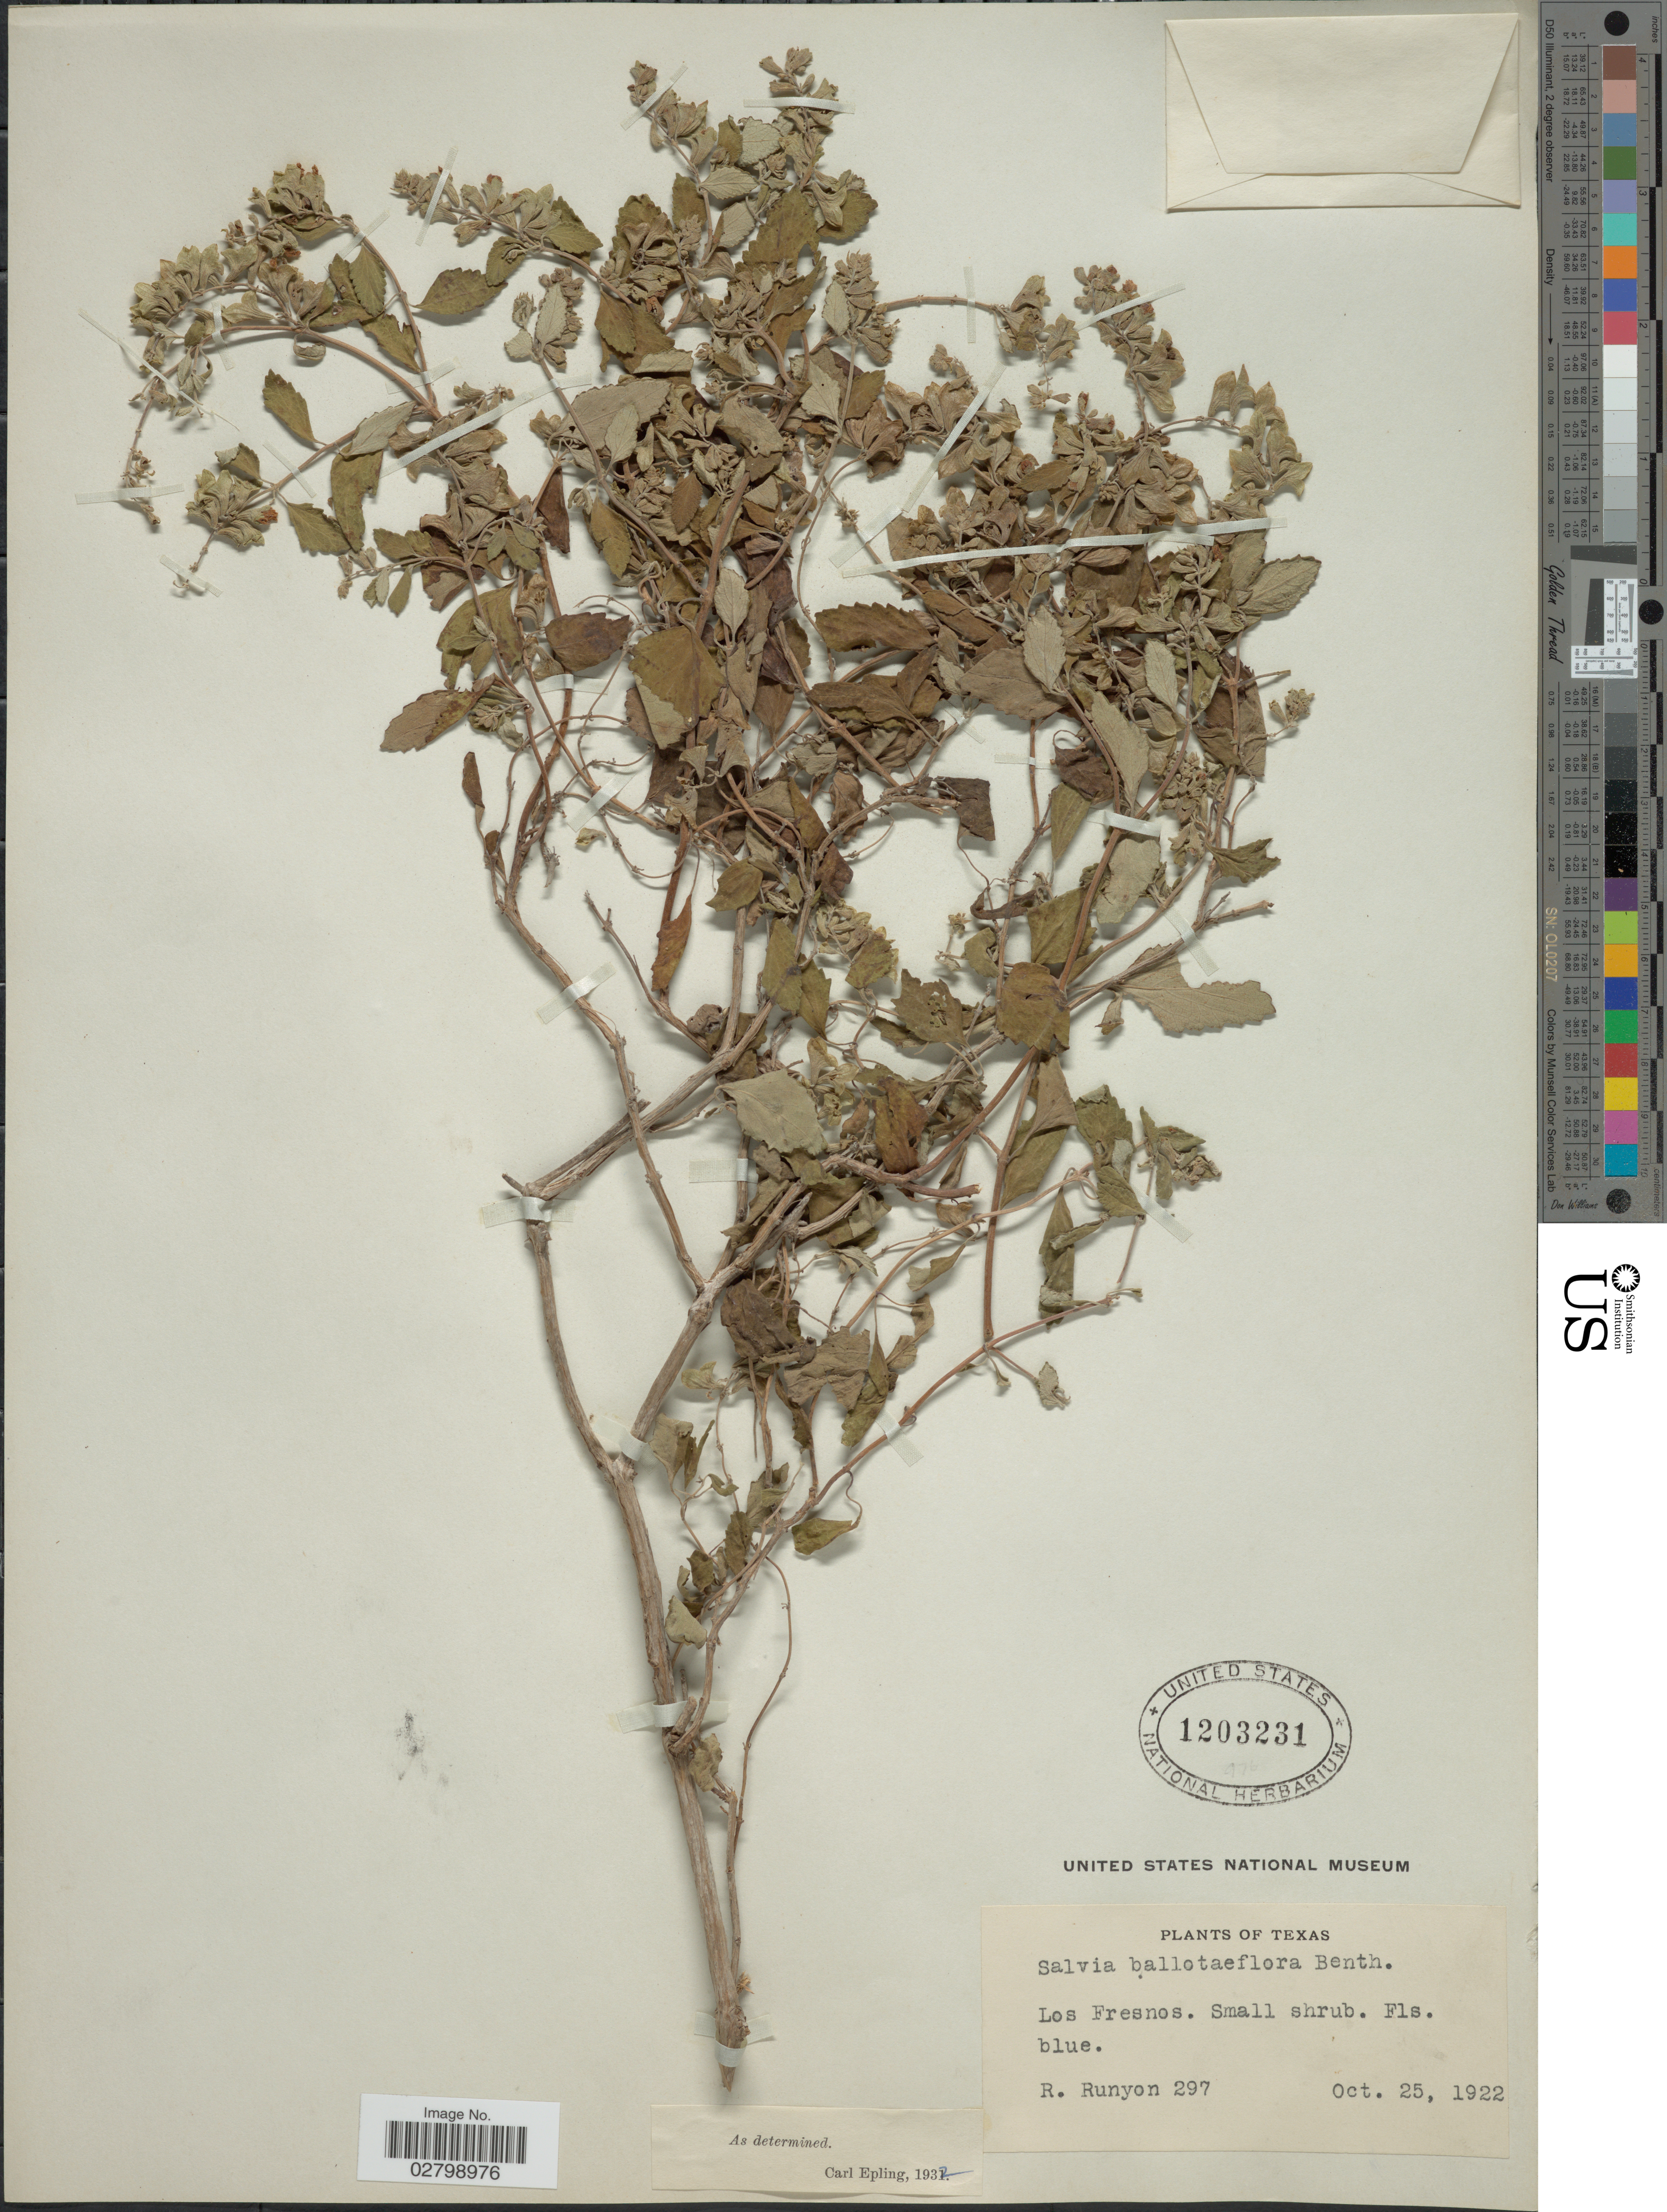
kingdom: Plantae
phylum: Tracheophyta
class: Magnoliopsida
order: Lamiales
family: Lamiaceae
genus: Salvia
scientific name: Salvia ballotiflora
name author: Benth.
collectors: R. Runyon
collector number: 297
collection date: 1922-10-25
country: United States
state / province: Texas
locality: Los Fresnos.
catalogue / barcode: US 1203231